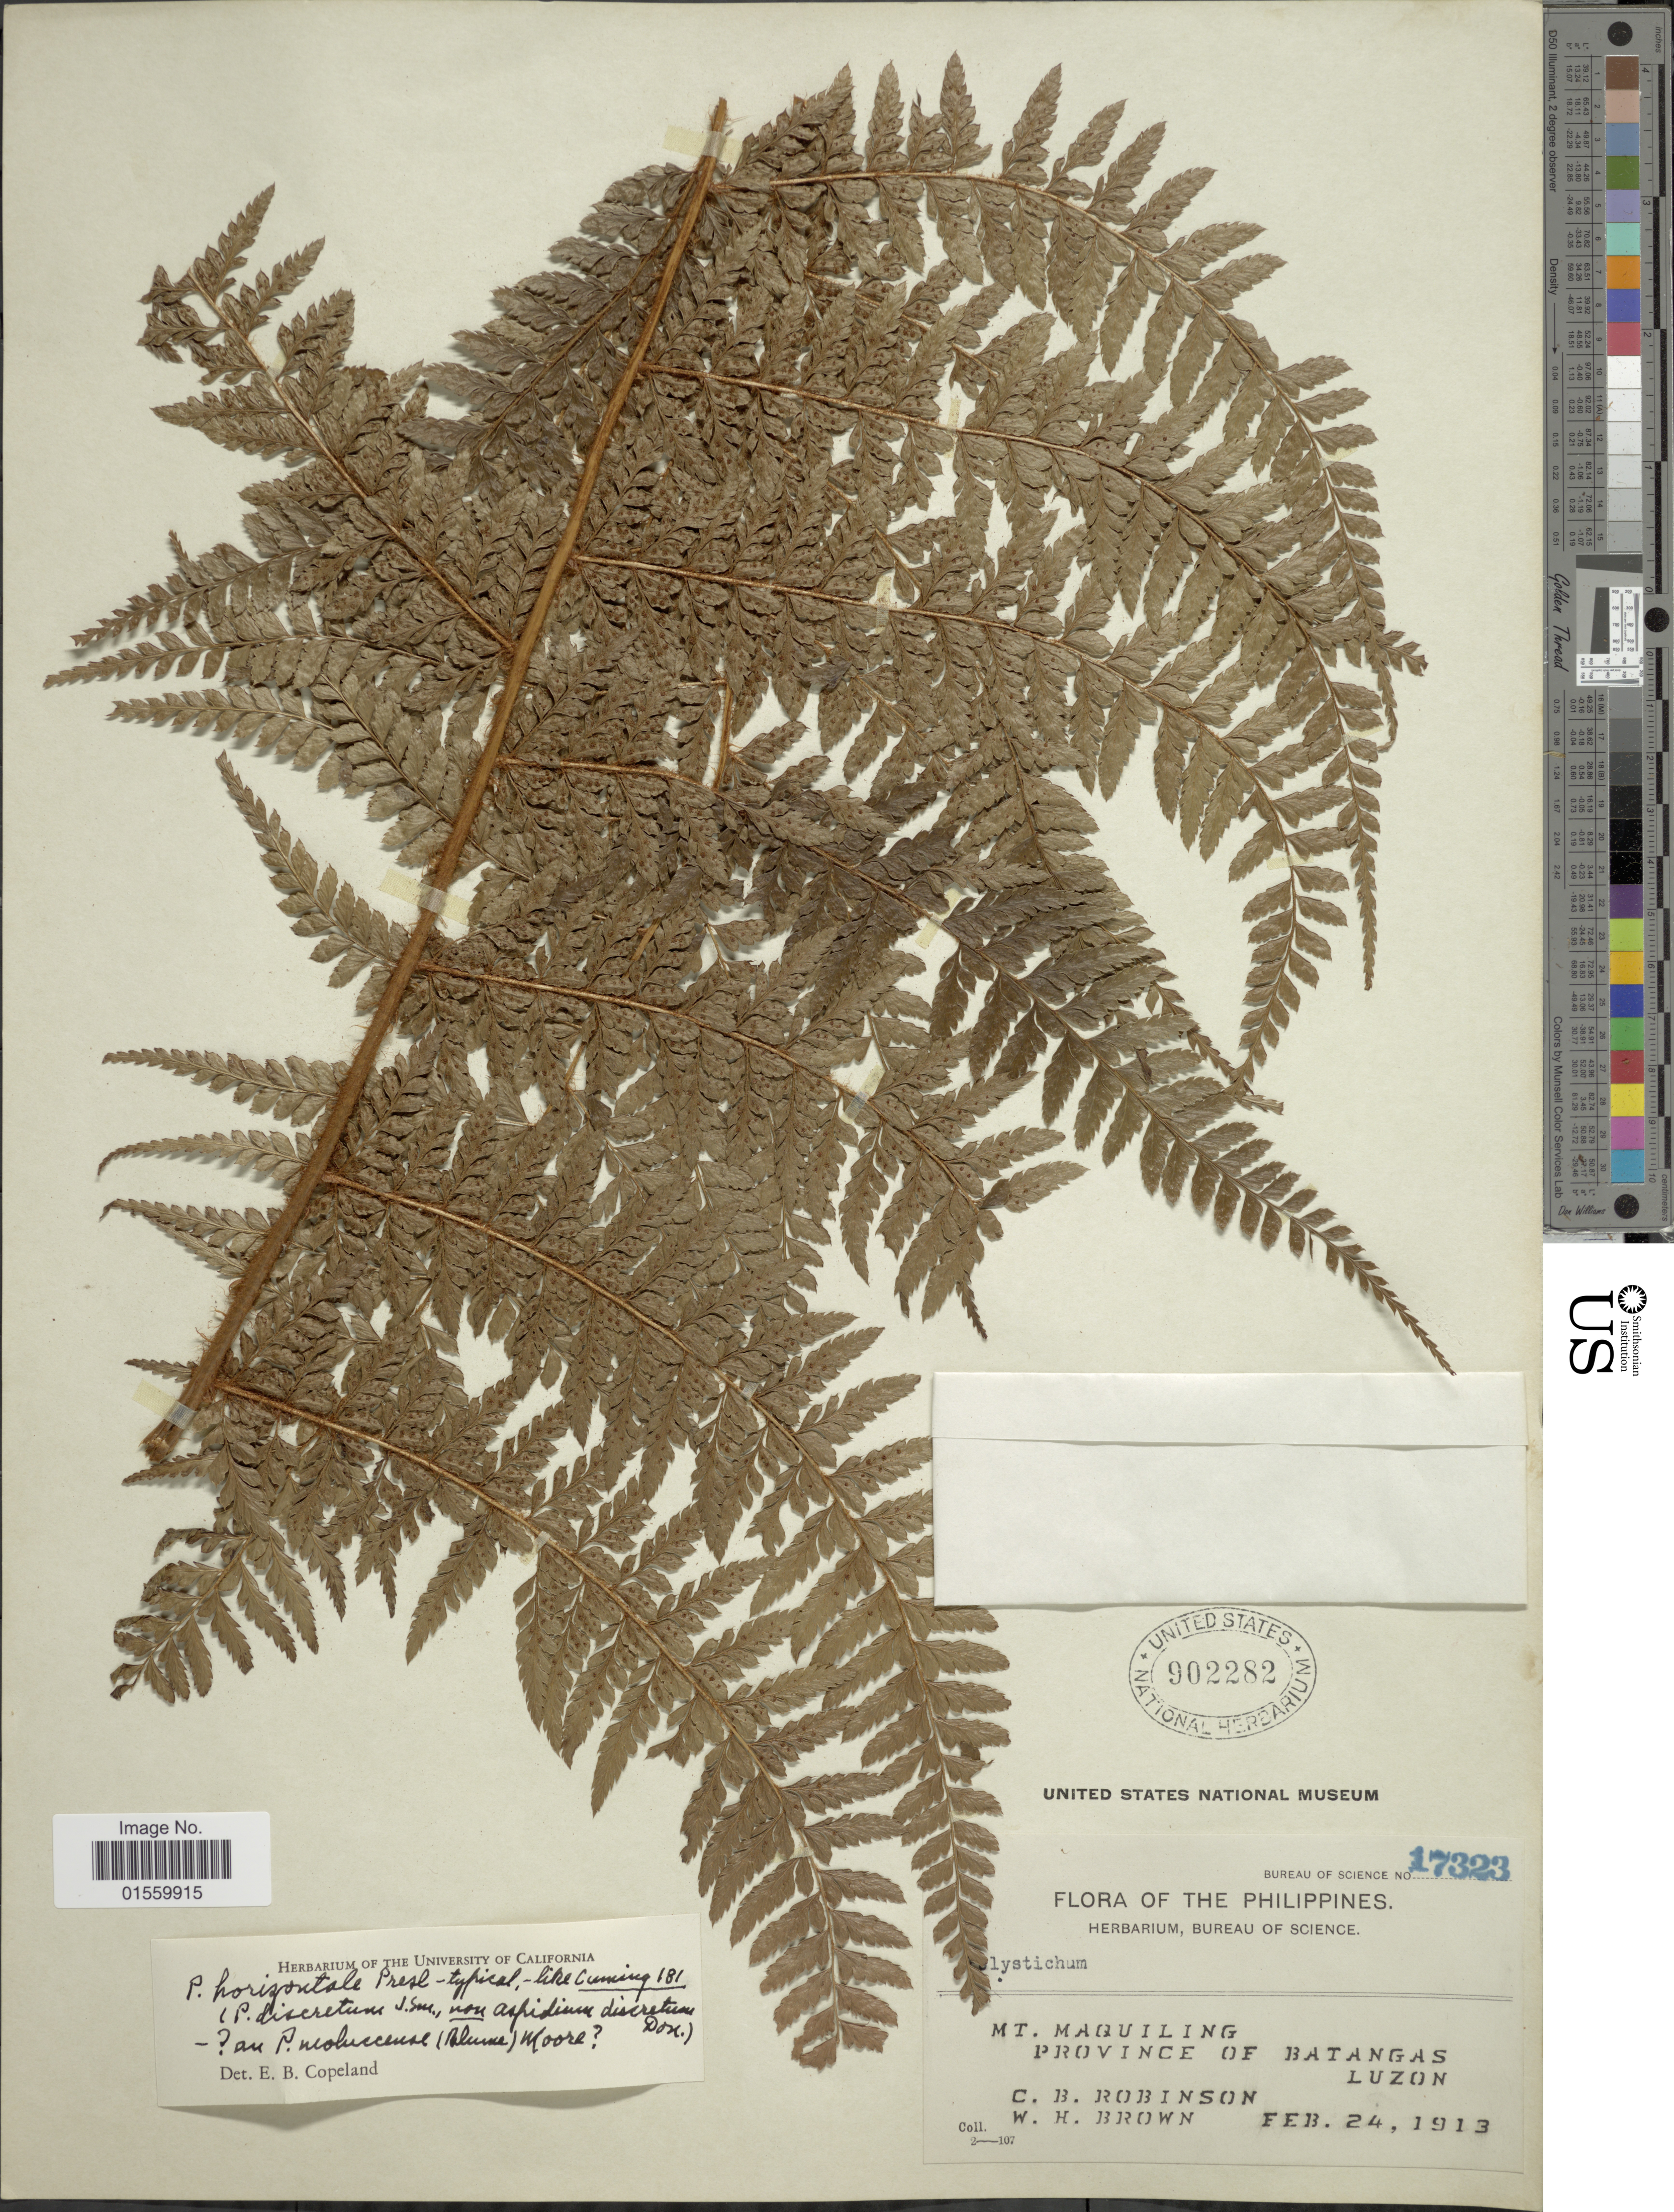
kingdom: Plantae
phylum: Tracheophyta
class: Polypodiopsida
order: Polypodiales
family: Dryopteridaceae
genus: Polystichum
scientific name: Polystichum horizontale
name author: C. Presl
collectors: C. Robinson & W. H. Brown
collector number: Bureau of Science 17323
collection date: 1913-02-24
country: Philippines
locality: Mt. Maquiling, Province of Batangas, Luzon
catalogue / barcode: US 902282